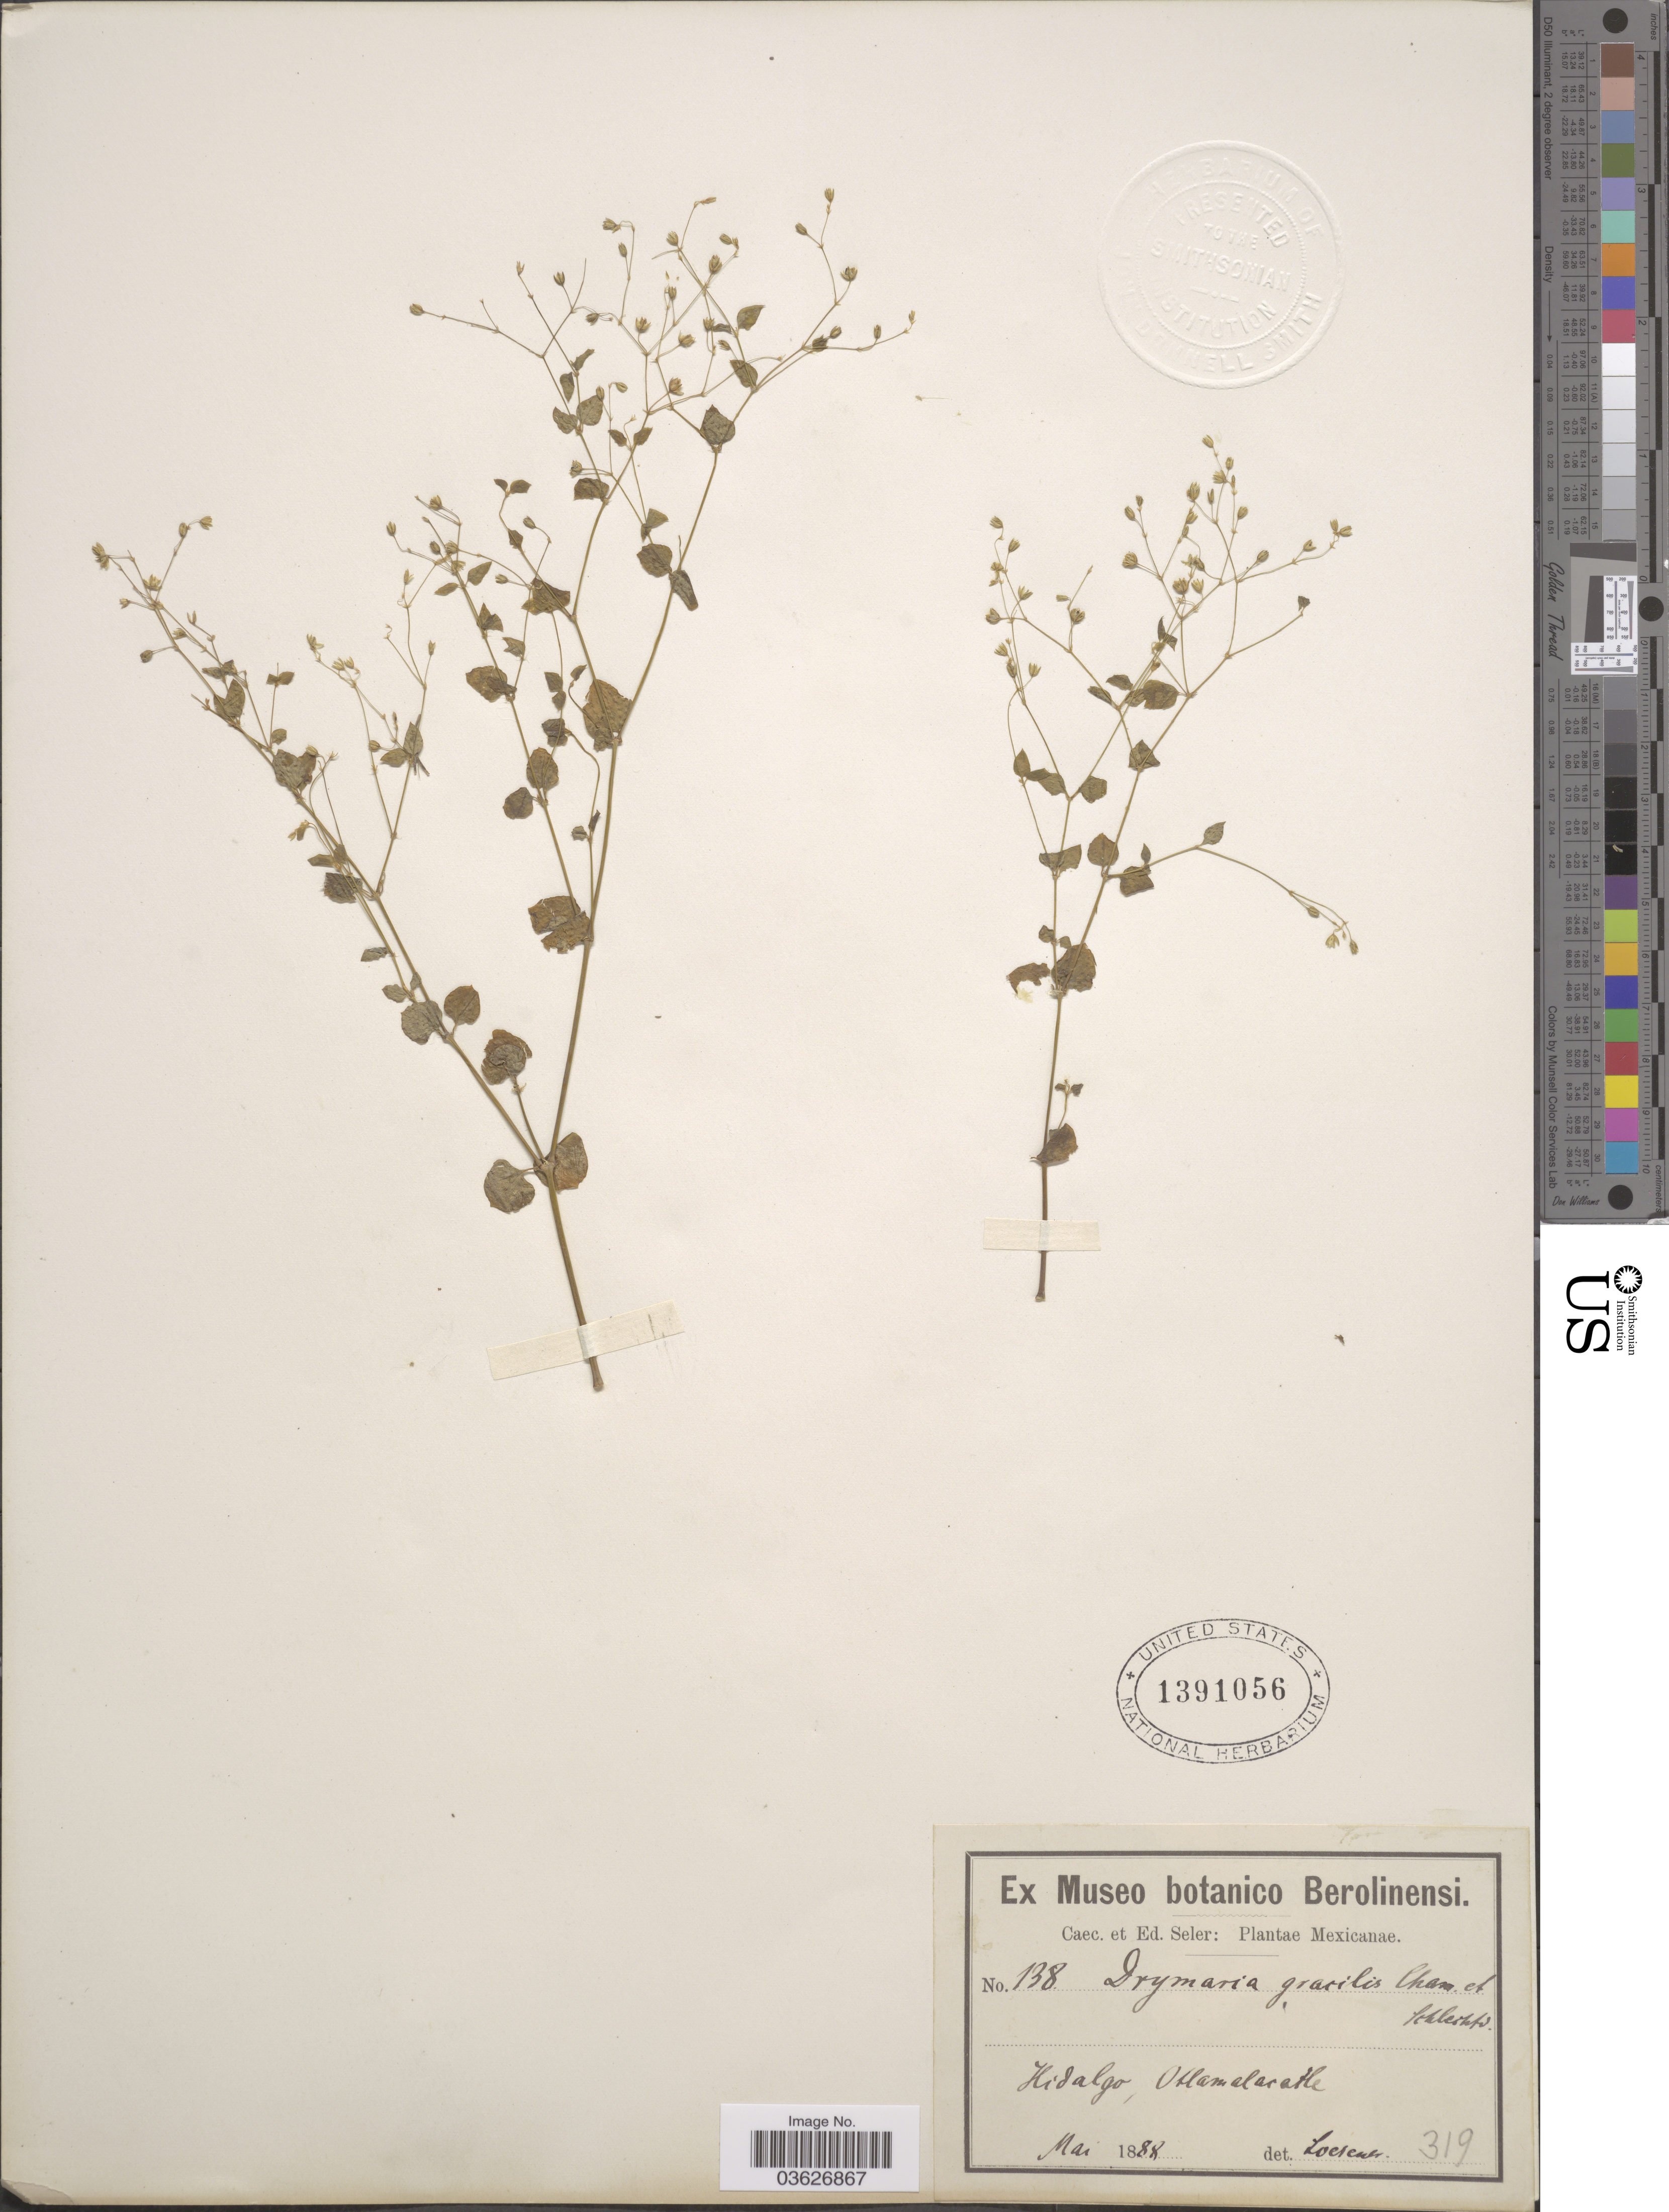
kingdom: Plantae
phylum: Tracheophyta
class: Magnoliopsida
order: Caryophyllales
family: Caryophyllaceae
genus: Drymaria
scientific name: Drymaria villosa subsp. palustris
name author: (Cham. & Schltdl.) J.A. Duke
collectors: C. Seler & E. G. Seler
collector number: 138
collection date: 1888-05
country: Mexico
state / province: Hidalgo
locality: Otlamalacatle.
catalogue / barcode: US 1391056